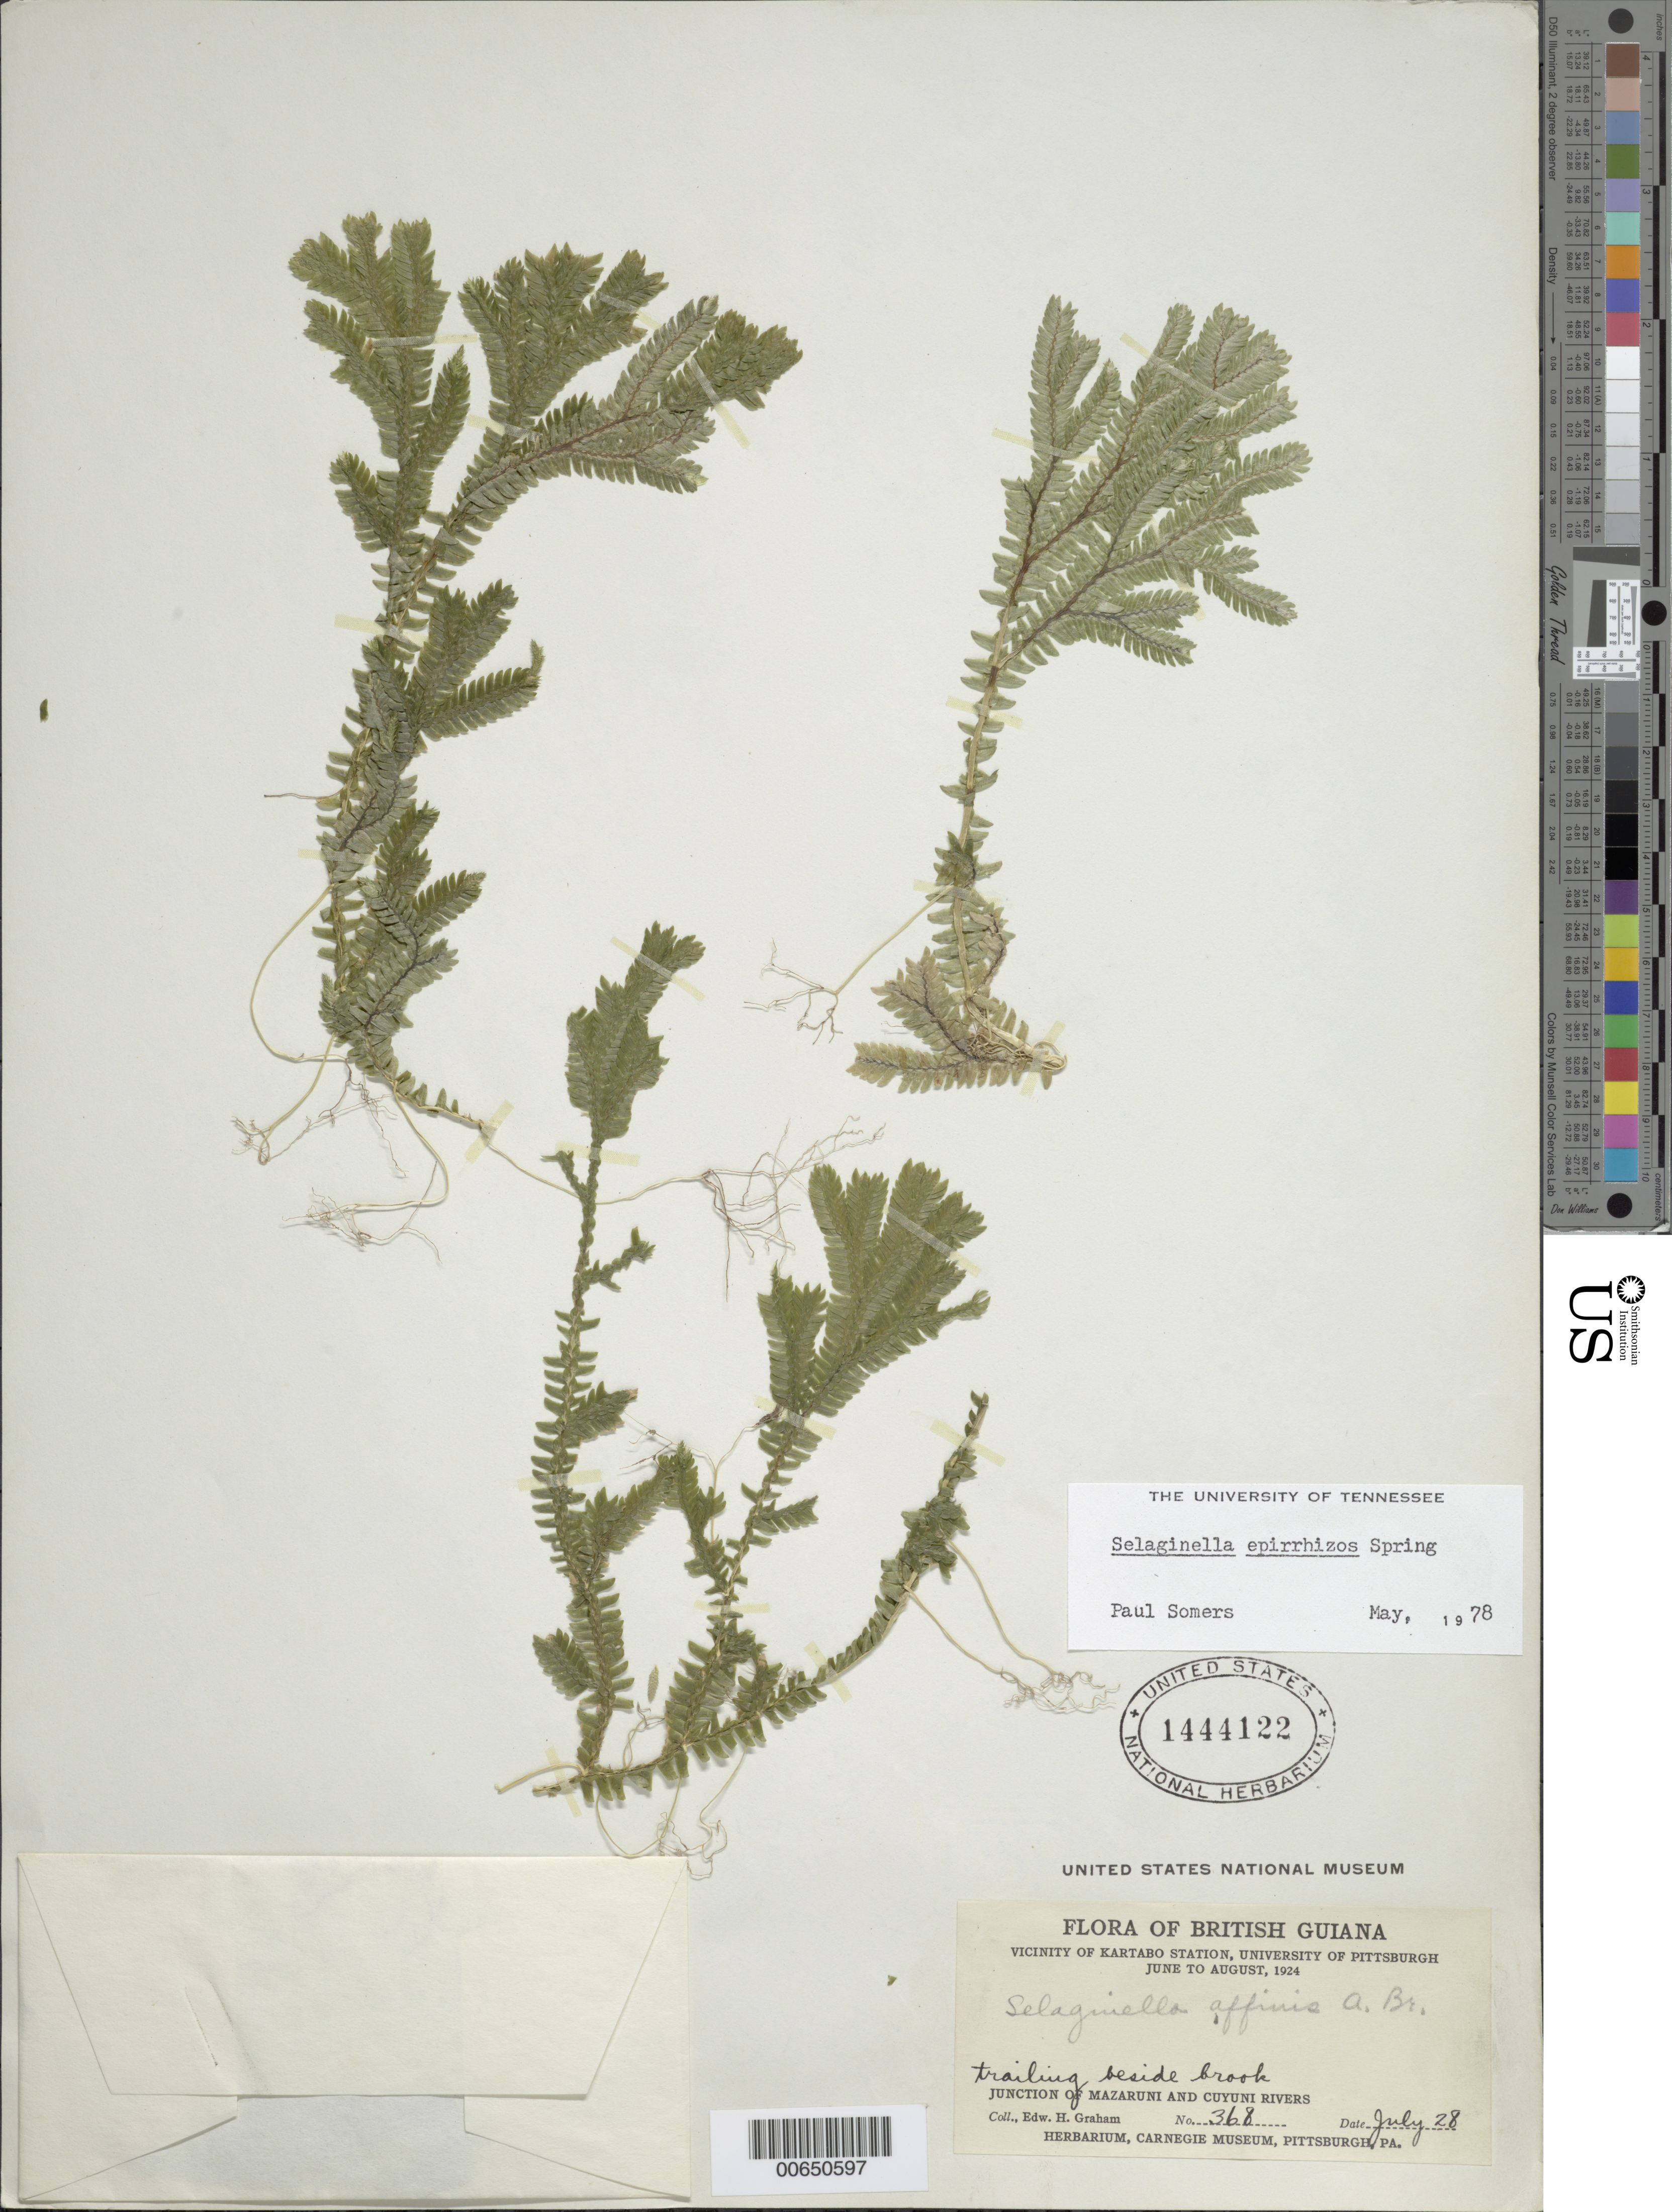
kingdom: Plantae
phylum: Tracheophyta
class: Lycopodiopsida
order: Selaginellales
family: Selaginellaceae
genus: Selaginella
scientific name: Selaginella epirrhizos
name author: Spring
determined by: Somers, P., (TENN), University of Tennessee Knoxville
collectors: E. H. Graham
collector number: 368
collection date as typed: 28-Jul-24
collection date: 1924-07-28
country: Guyana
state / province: Cuyuni-Mazaruni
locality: Kartabo Station, junction of Mazaruni and Cuyuni Rivers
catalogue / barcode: US 1444122